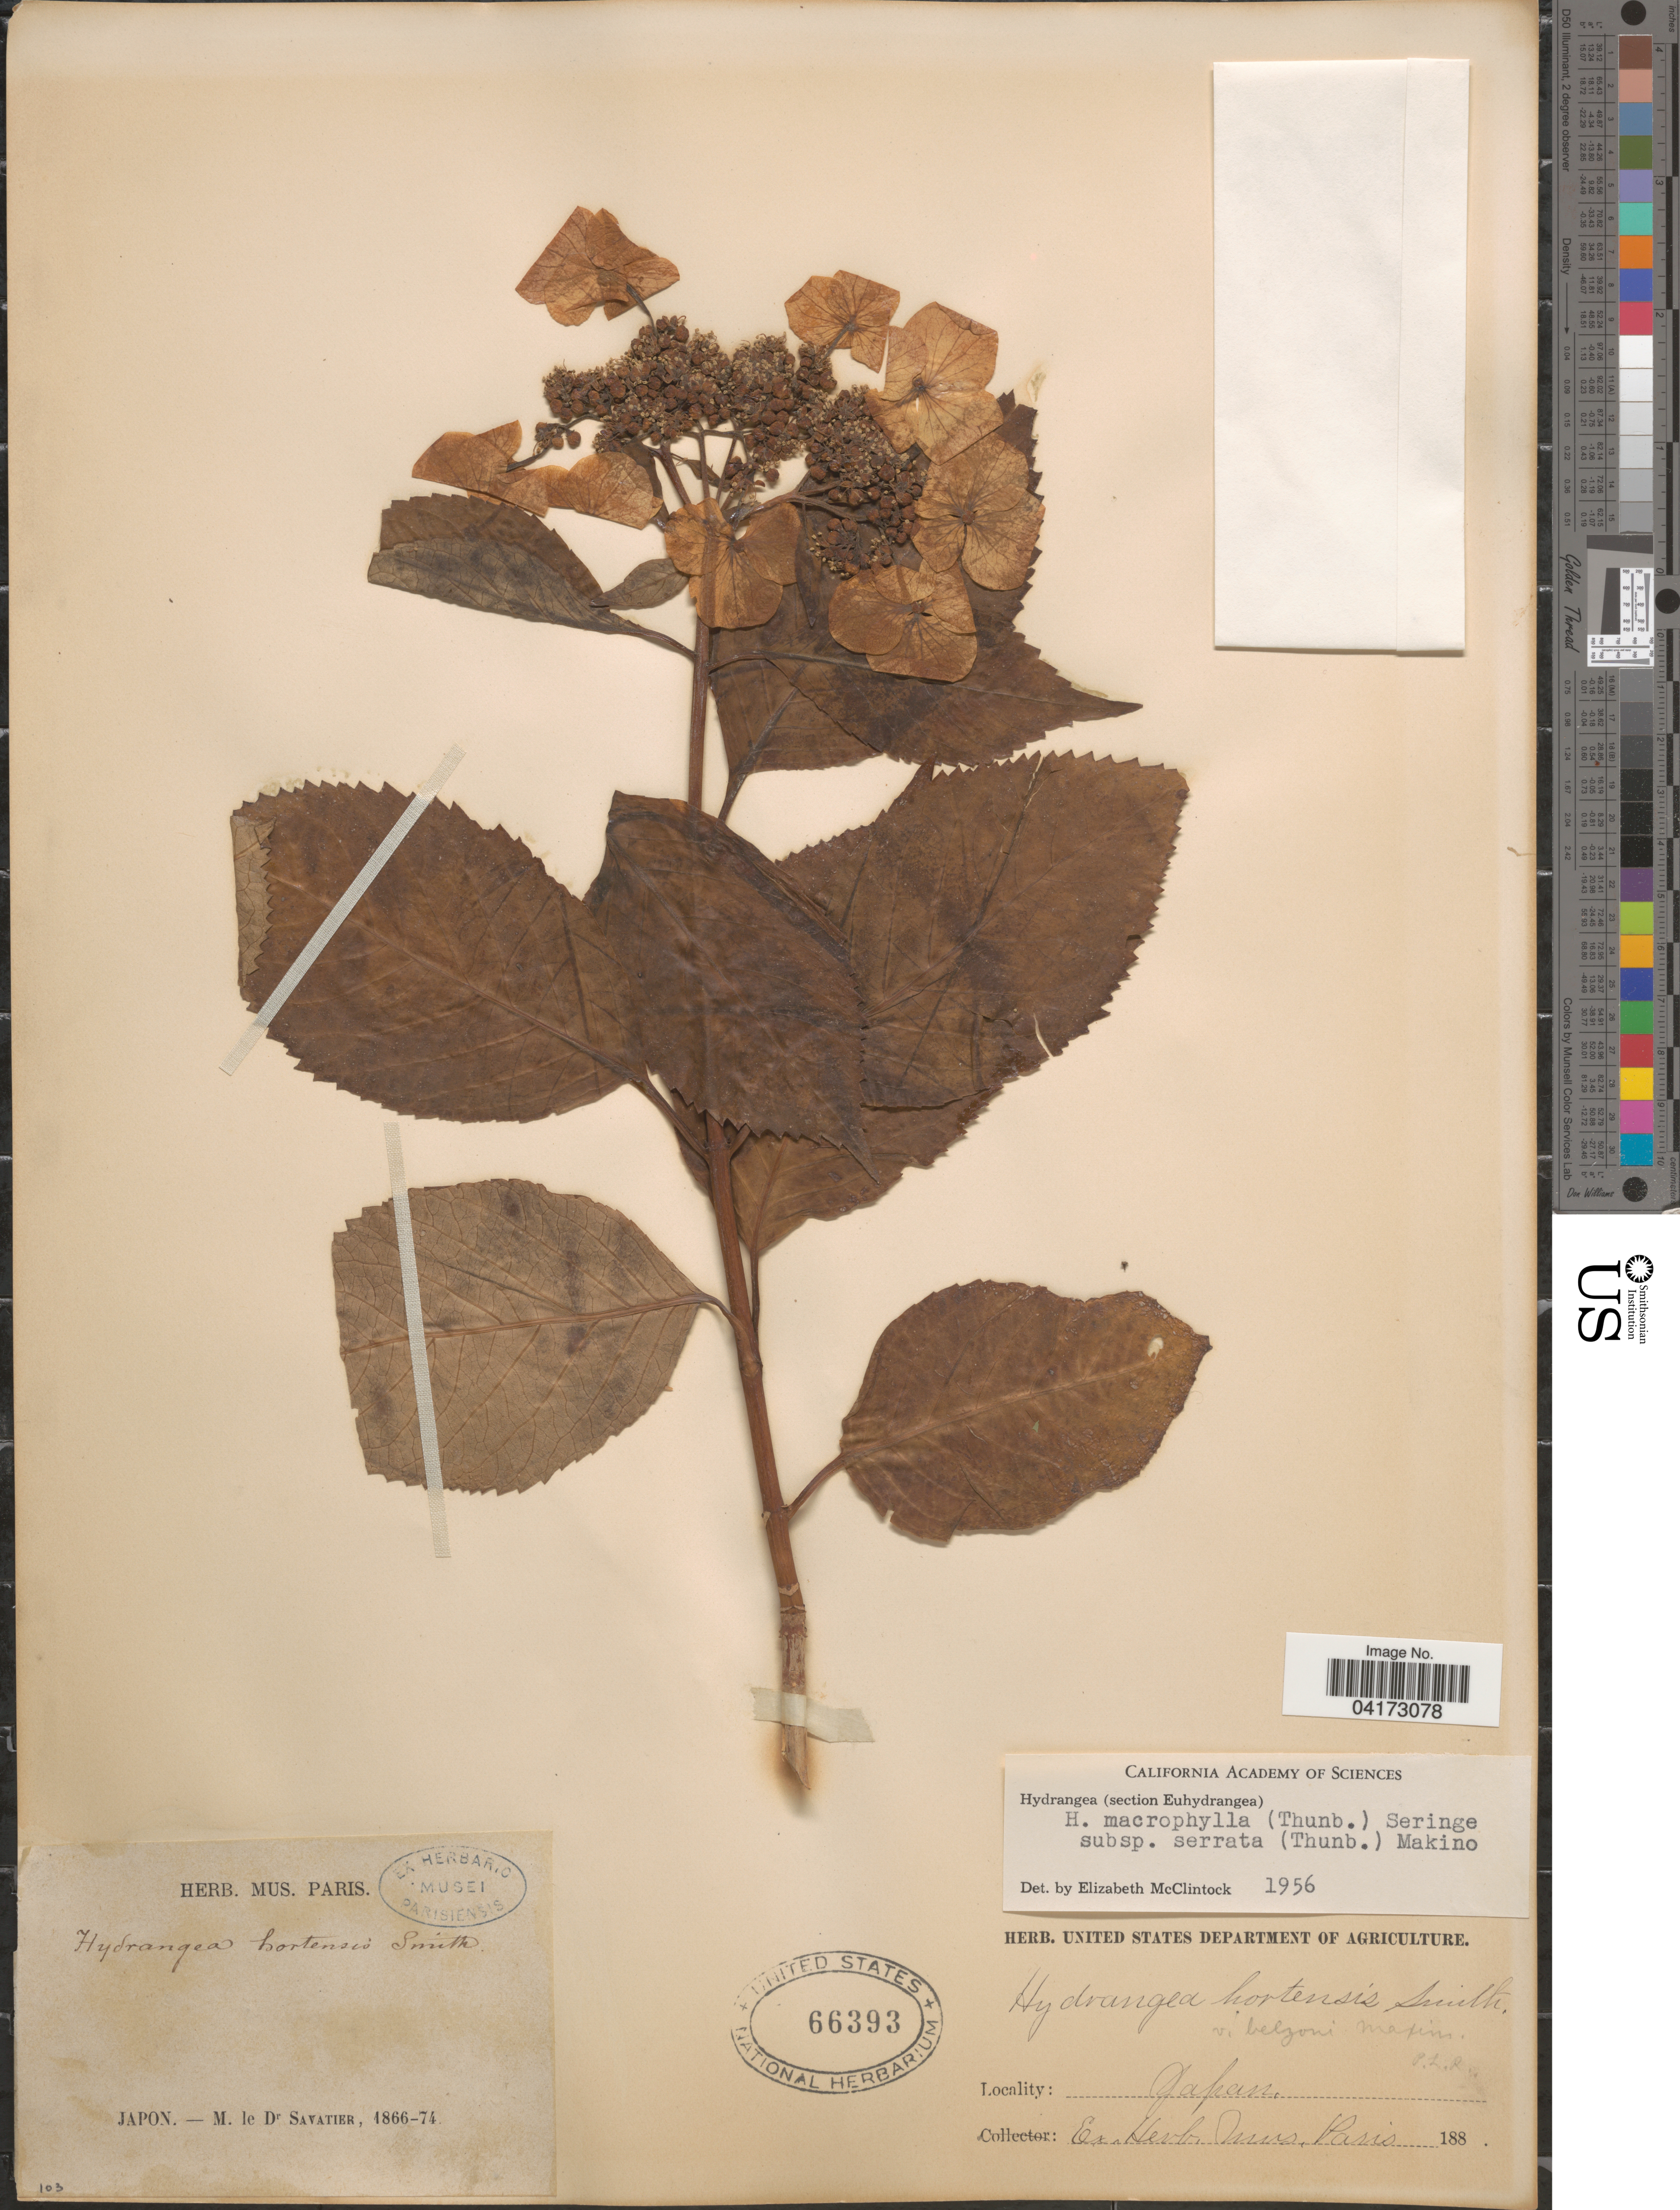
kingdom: Plantae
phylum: Tracheophyta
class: Magnoliopsida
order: Cornales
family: Hydrangeaceae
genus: Hydrangea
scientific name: Hydrangea macrophylla subsp. serrata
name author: (Thunb.) Makino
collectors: Savatier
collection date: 1866/1874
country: Japan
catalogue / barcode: US 66393